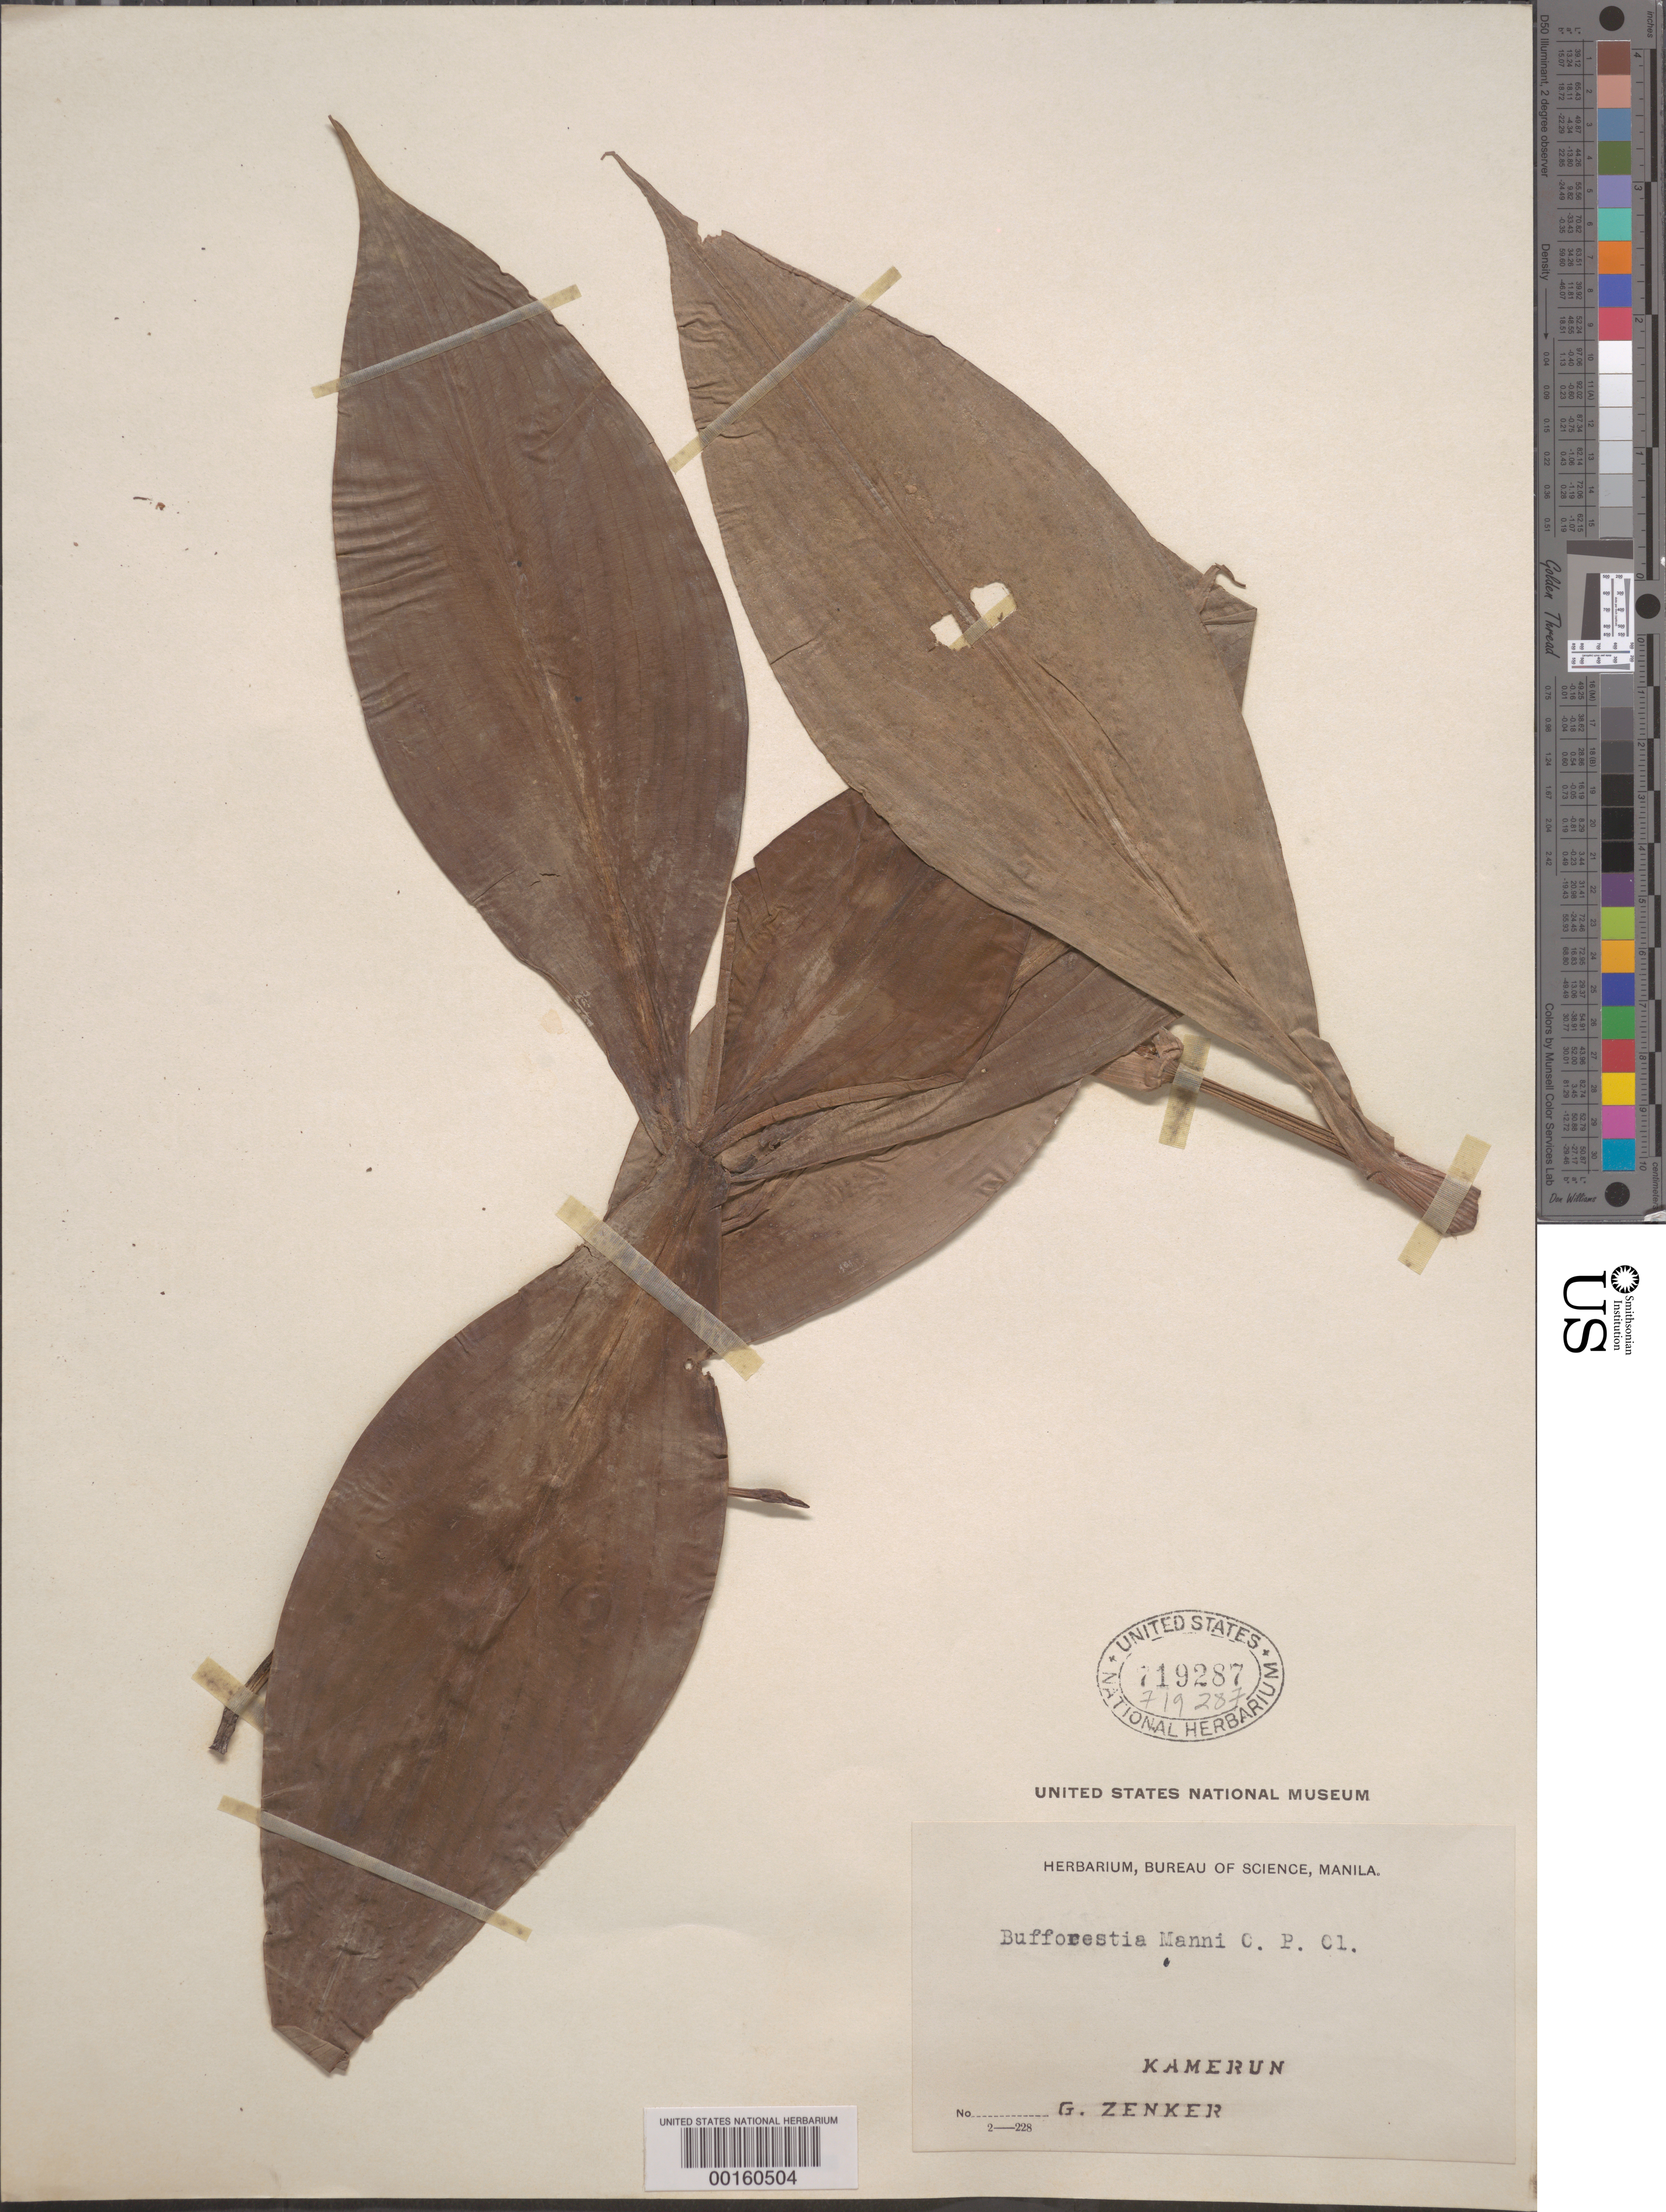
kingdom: Plantae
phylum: Tracheophyta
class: Liliopsida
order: Commelinales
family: Commelinaceae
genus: Buforrestia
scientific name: Buforrestia mannii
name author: C.B. Clarke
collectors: G. A. Zenker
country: Cameroon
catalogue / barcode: US 719287